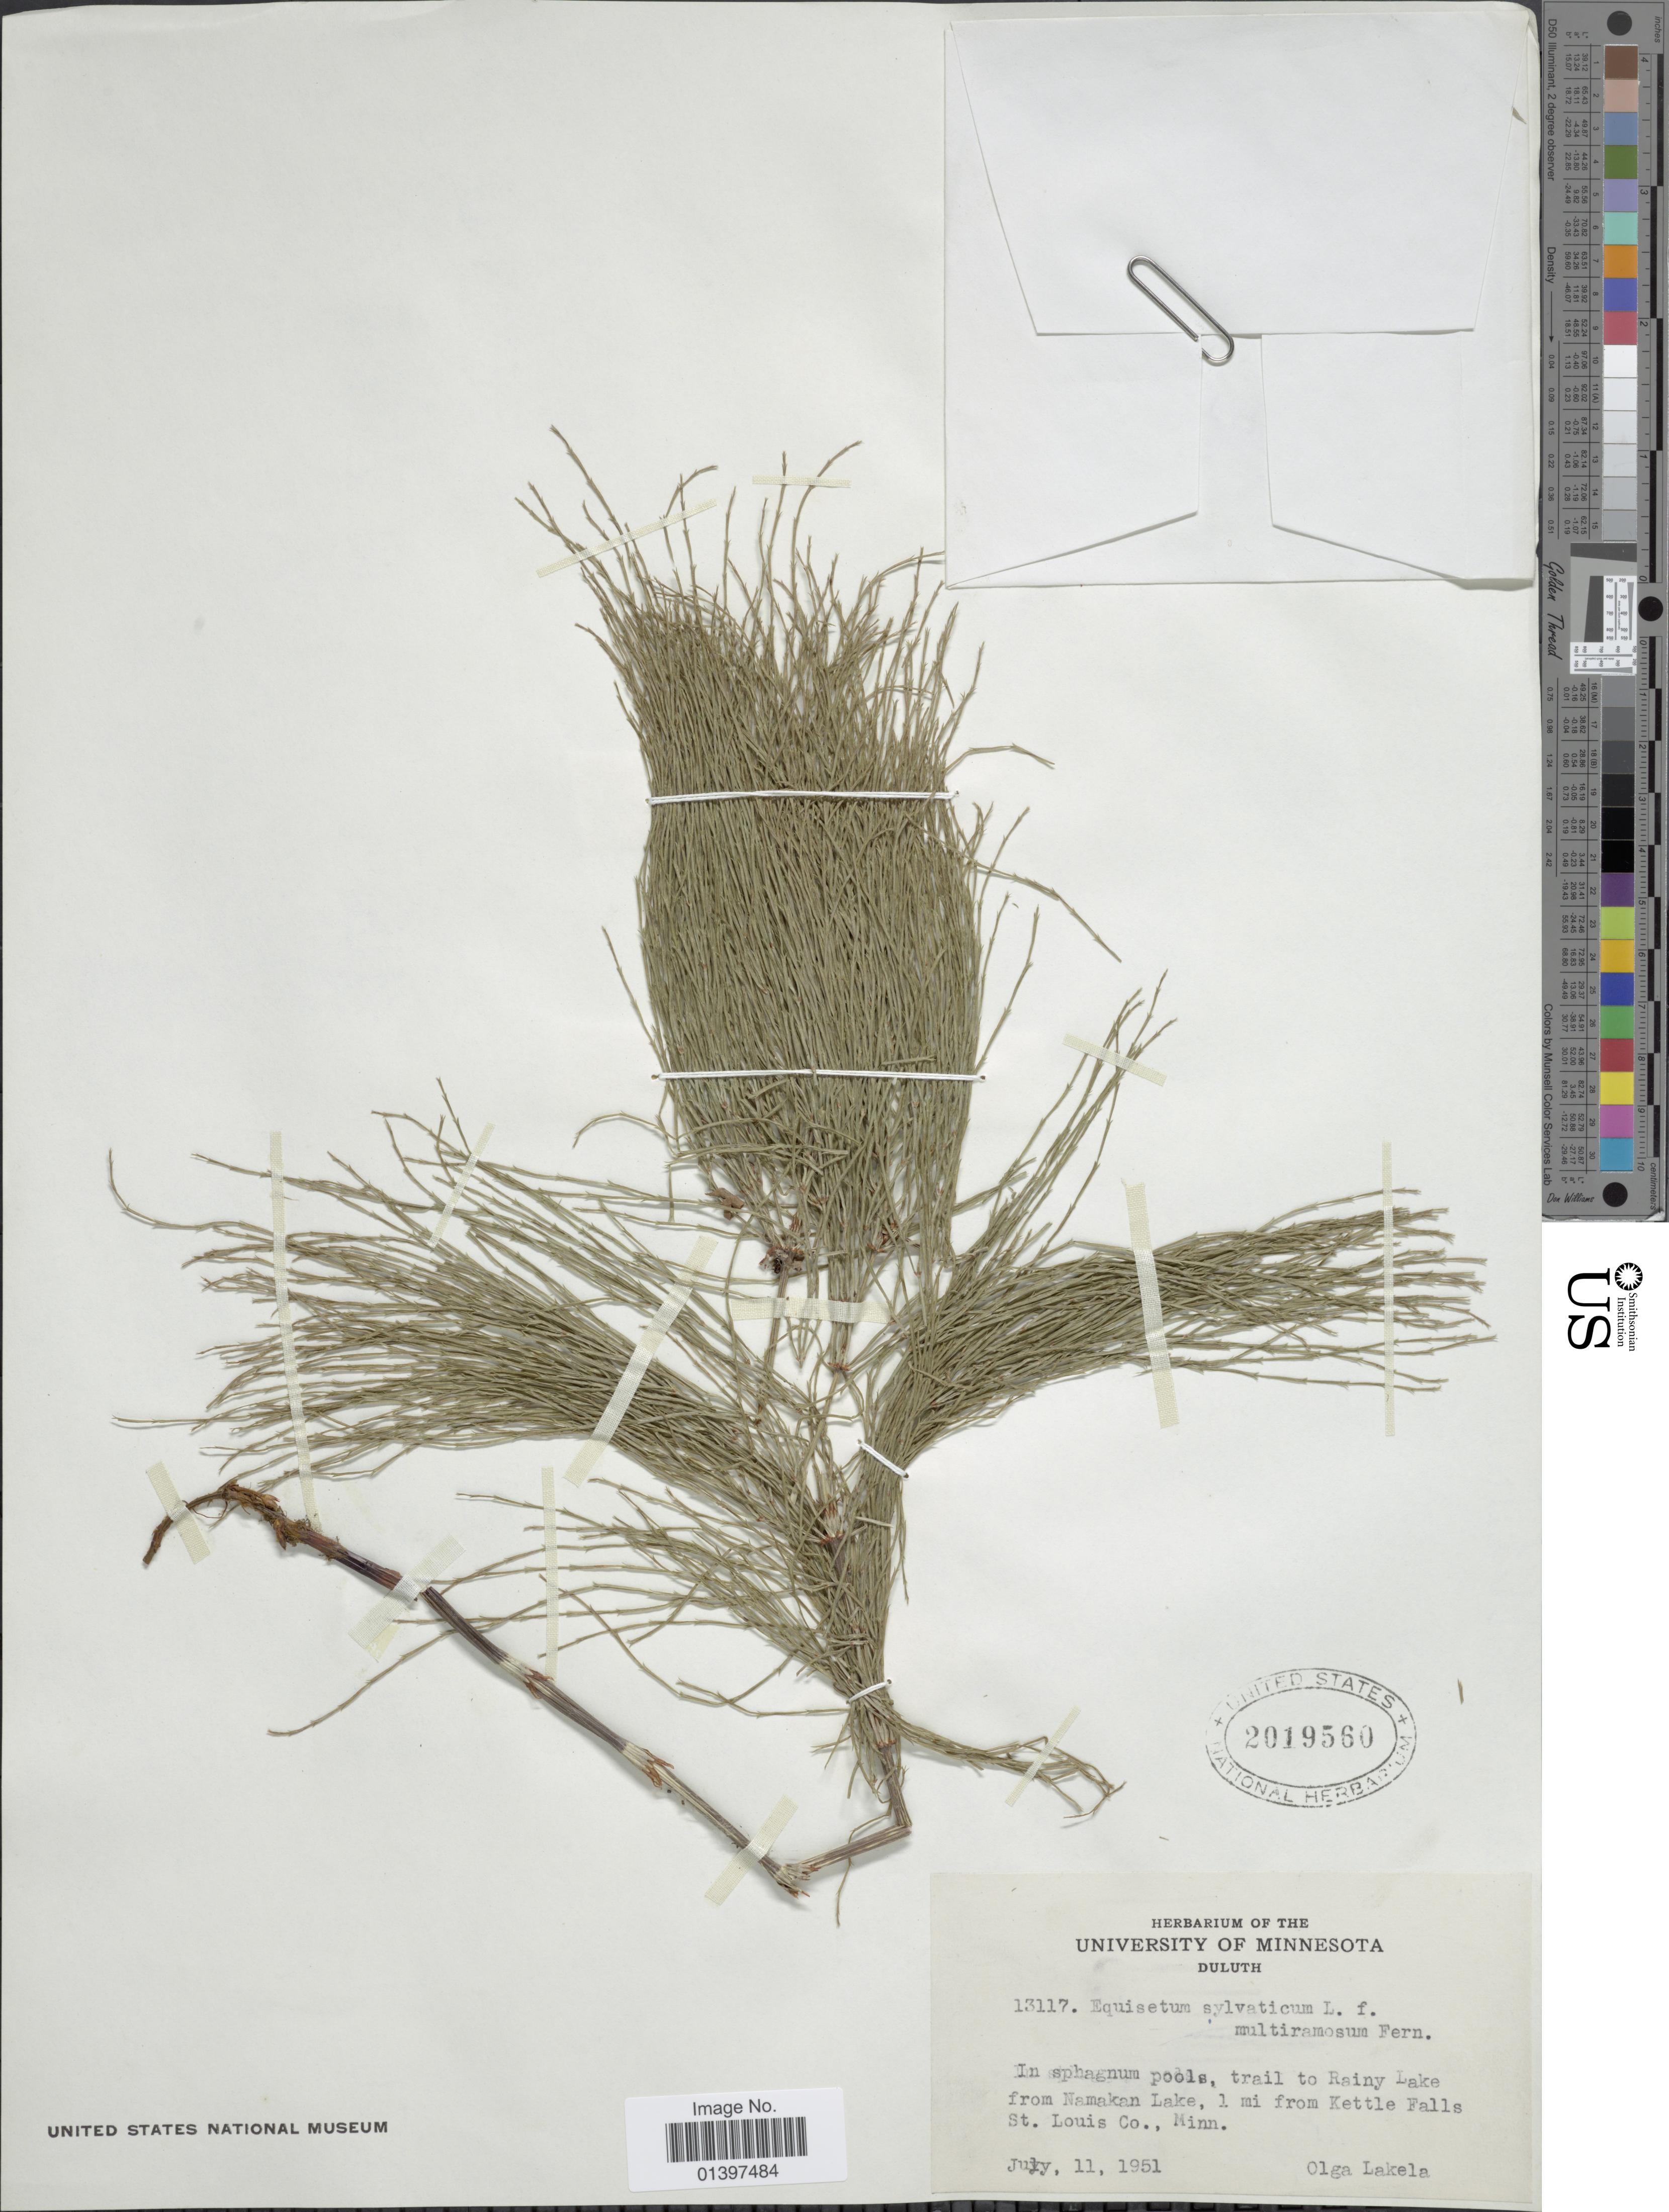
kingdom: Plantae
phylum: Tracheophyta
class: Polypodiopsida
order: Equisetales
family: Equisetaceae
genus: Equisetum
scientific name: Equisetum sylvaticum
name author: L.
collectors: O. K. Lakela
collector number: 13117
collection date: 1951-07-11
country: United States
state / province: Minnesota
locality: In sphagnum pools, trail to Rainy lake from Namakan Lake, 1 mi. from Kettle Falls St. Louis Co.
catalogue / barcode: US 2019560